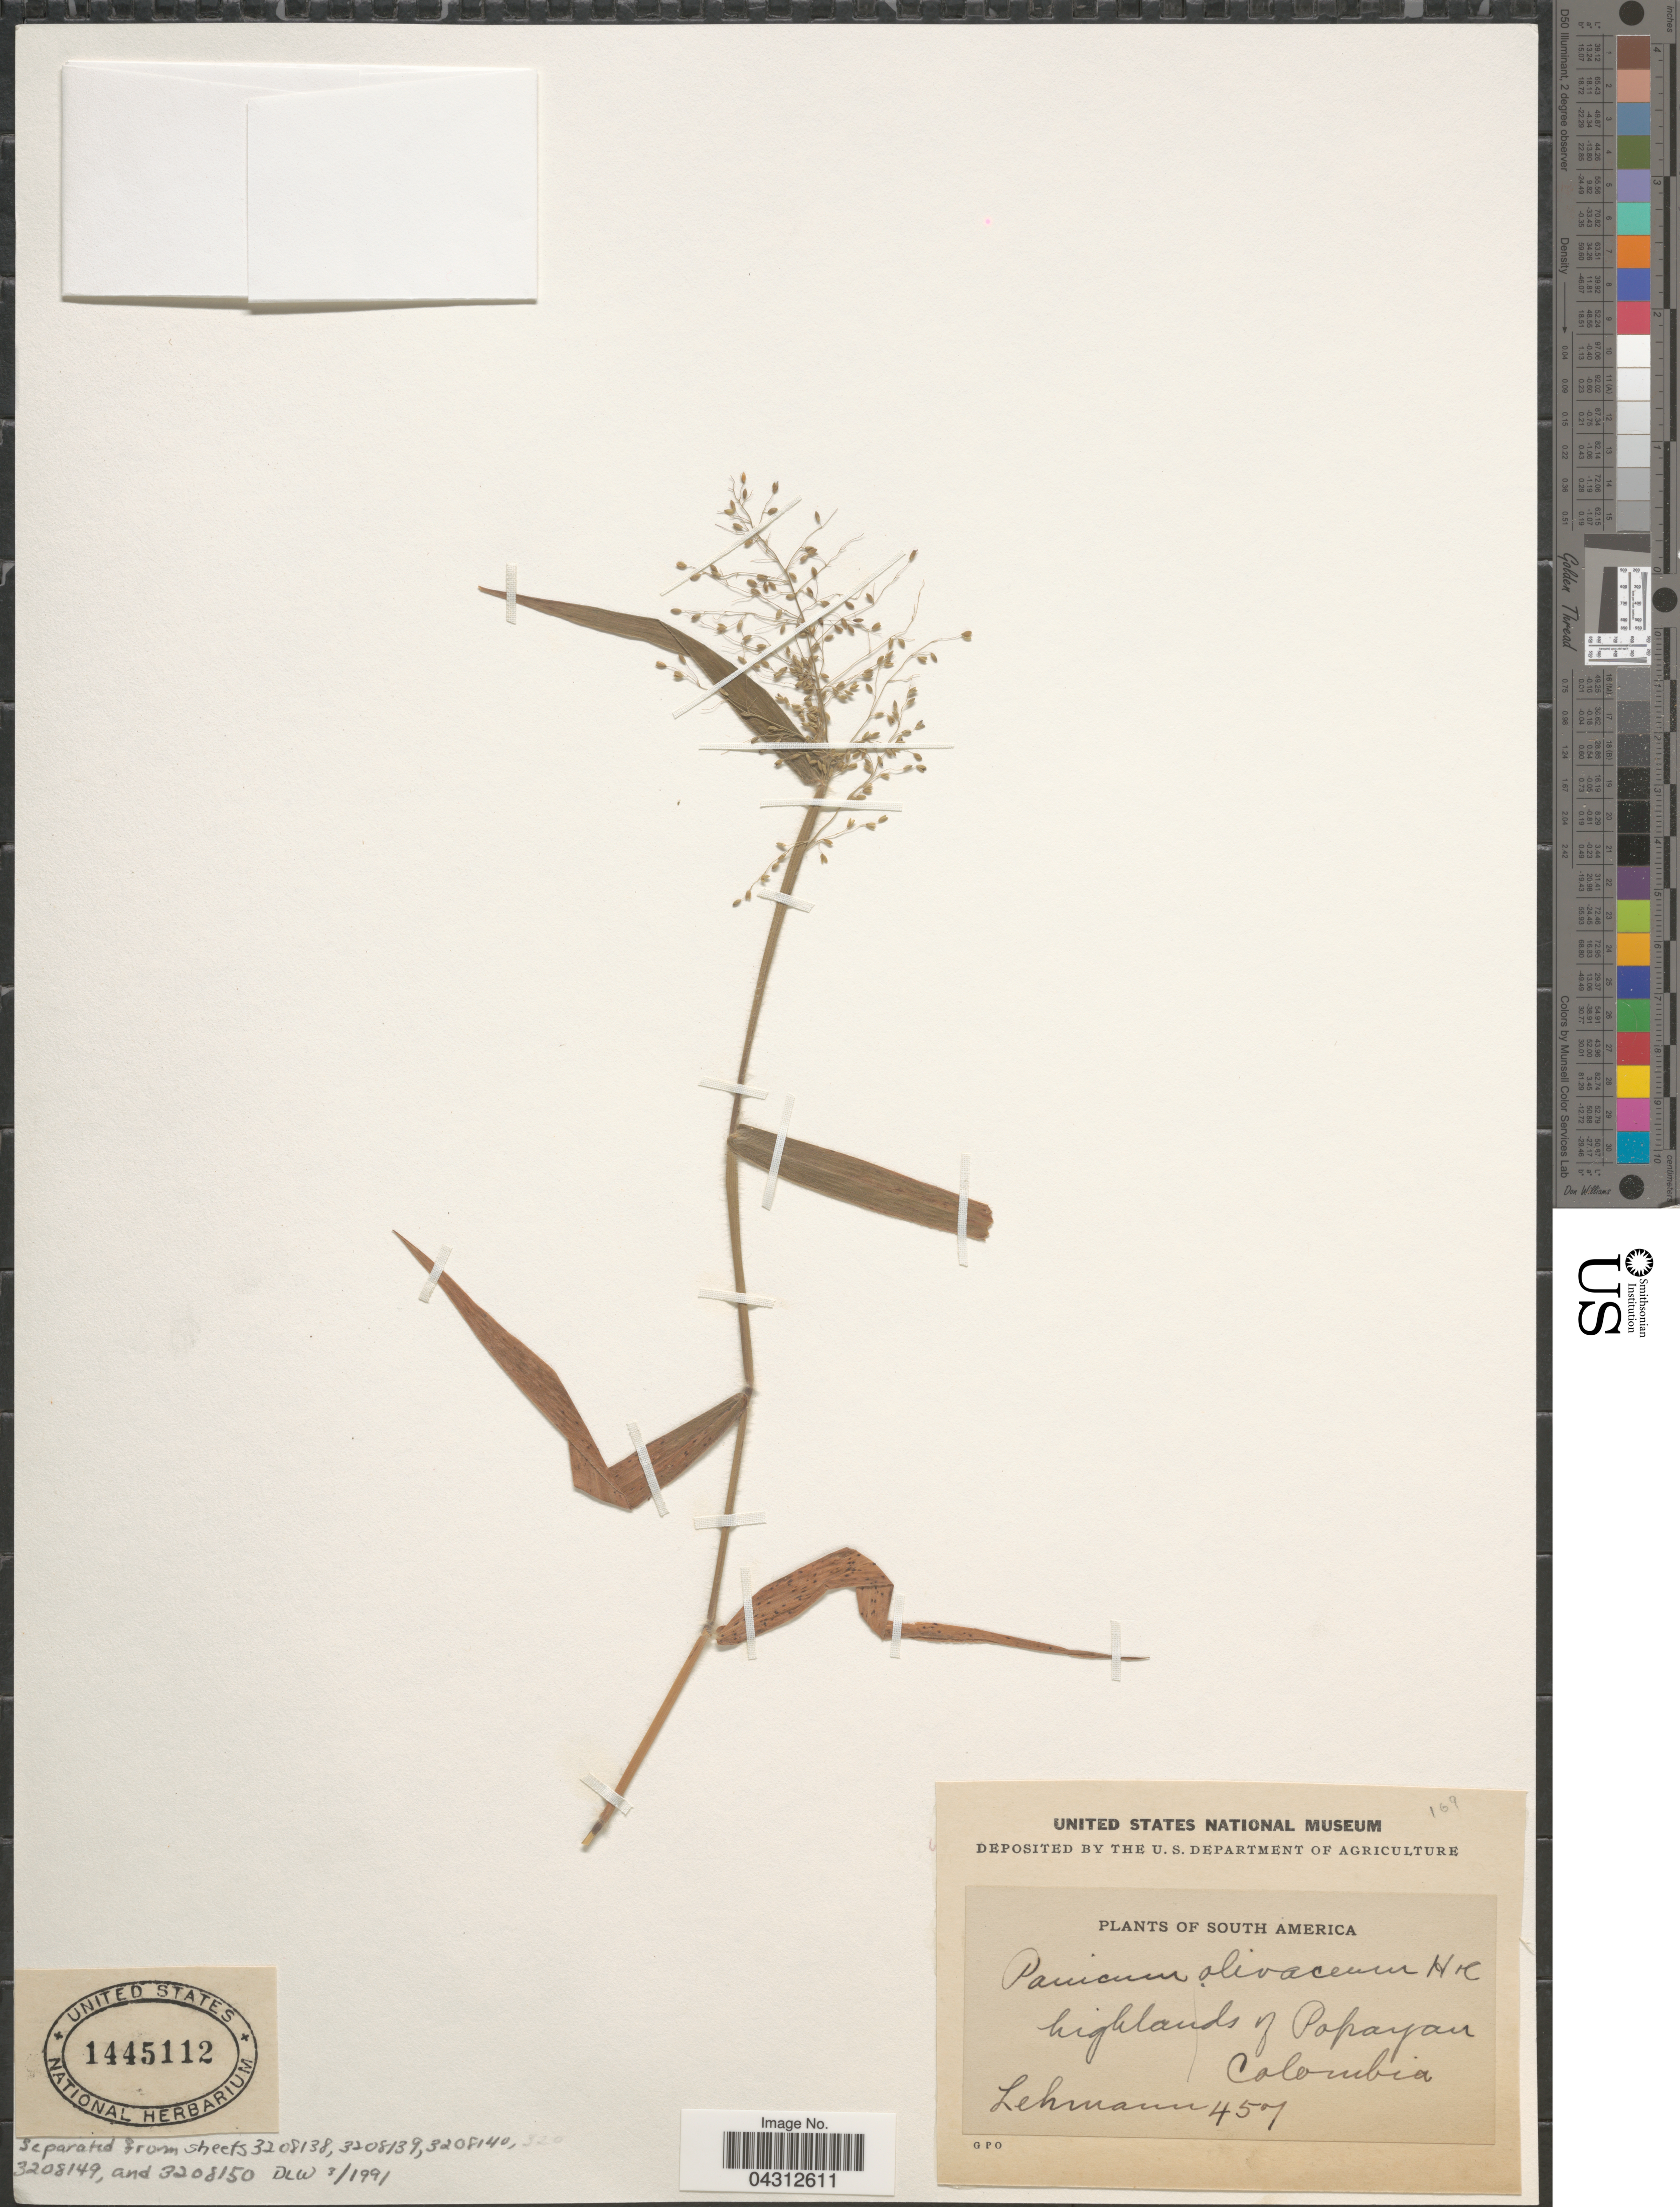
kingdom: Plantae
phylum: Tracheophyta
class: Liliopsida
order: Poales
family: Poaceae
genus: Dichanthelium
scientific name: Dichanthelium acuminatum var. acuminatum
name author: (Sw.) Gould & C.A. Clark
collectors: -. Lehmann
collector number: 457*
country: Colombia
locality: Highlands of Popayan.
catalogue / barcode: US 1445112